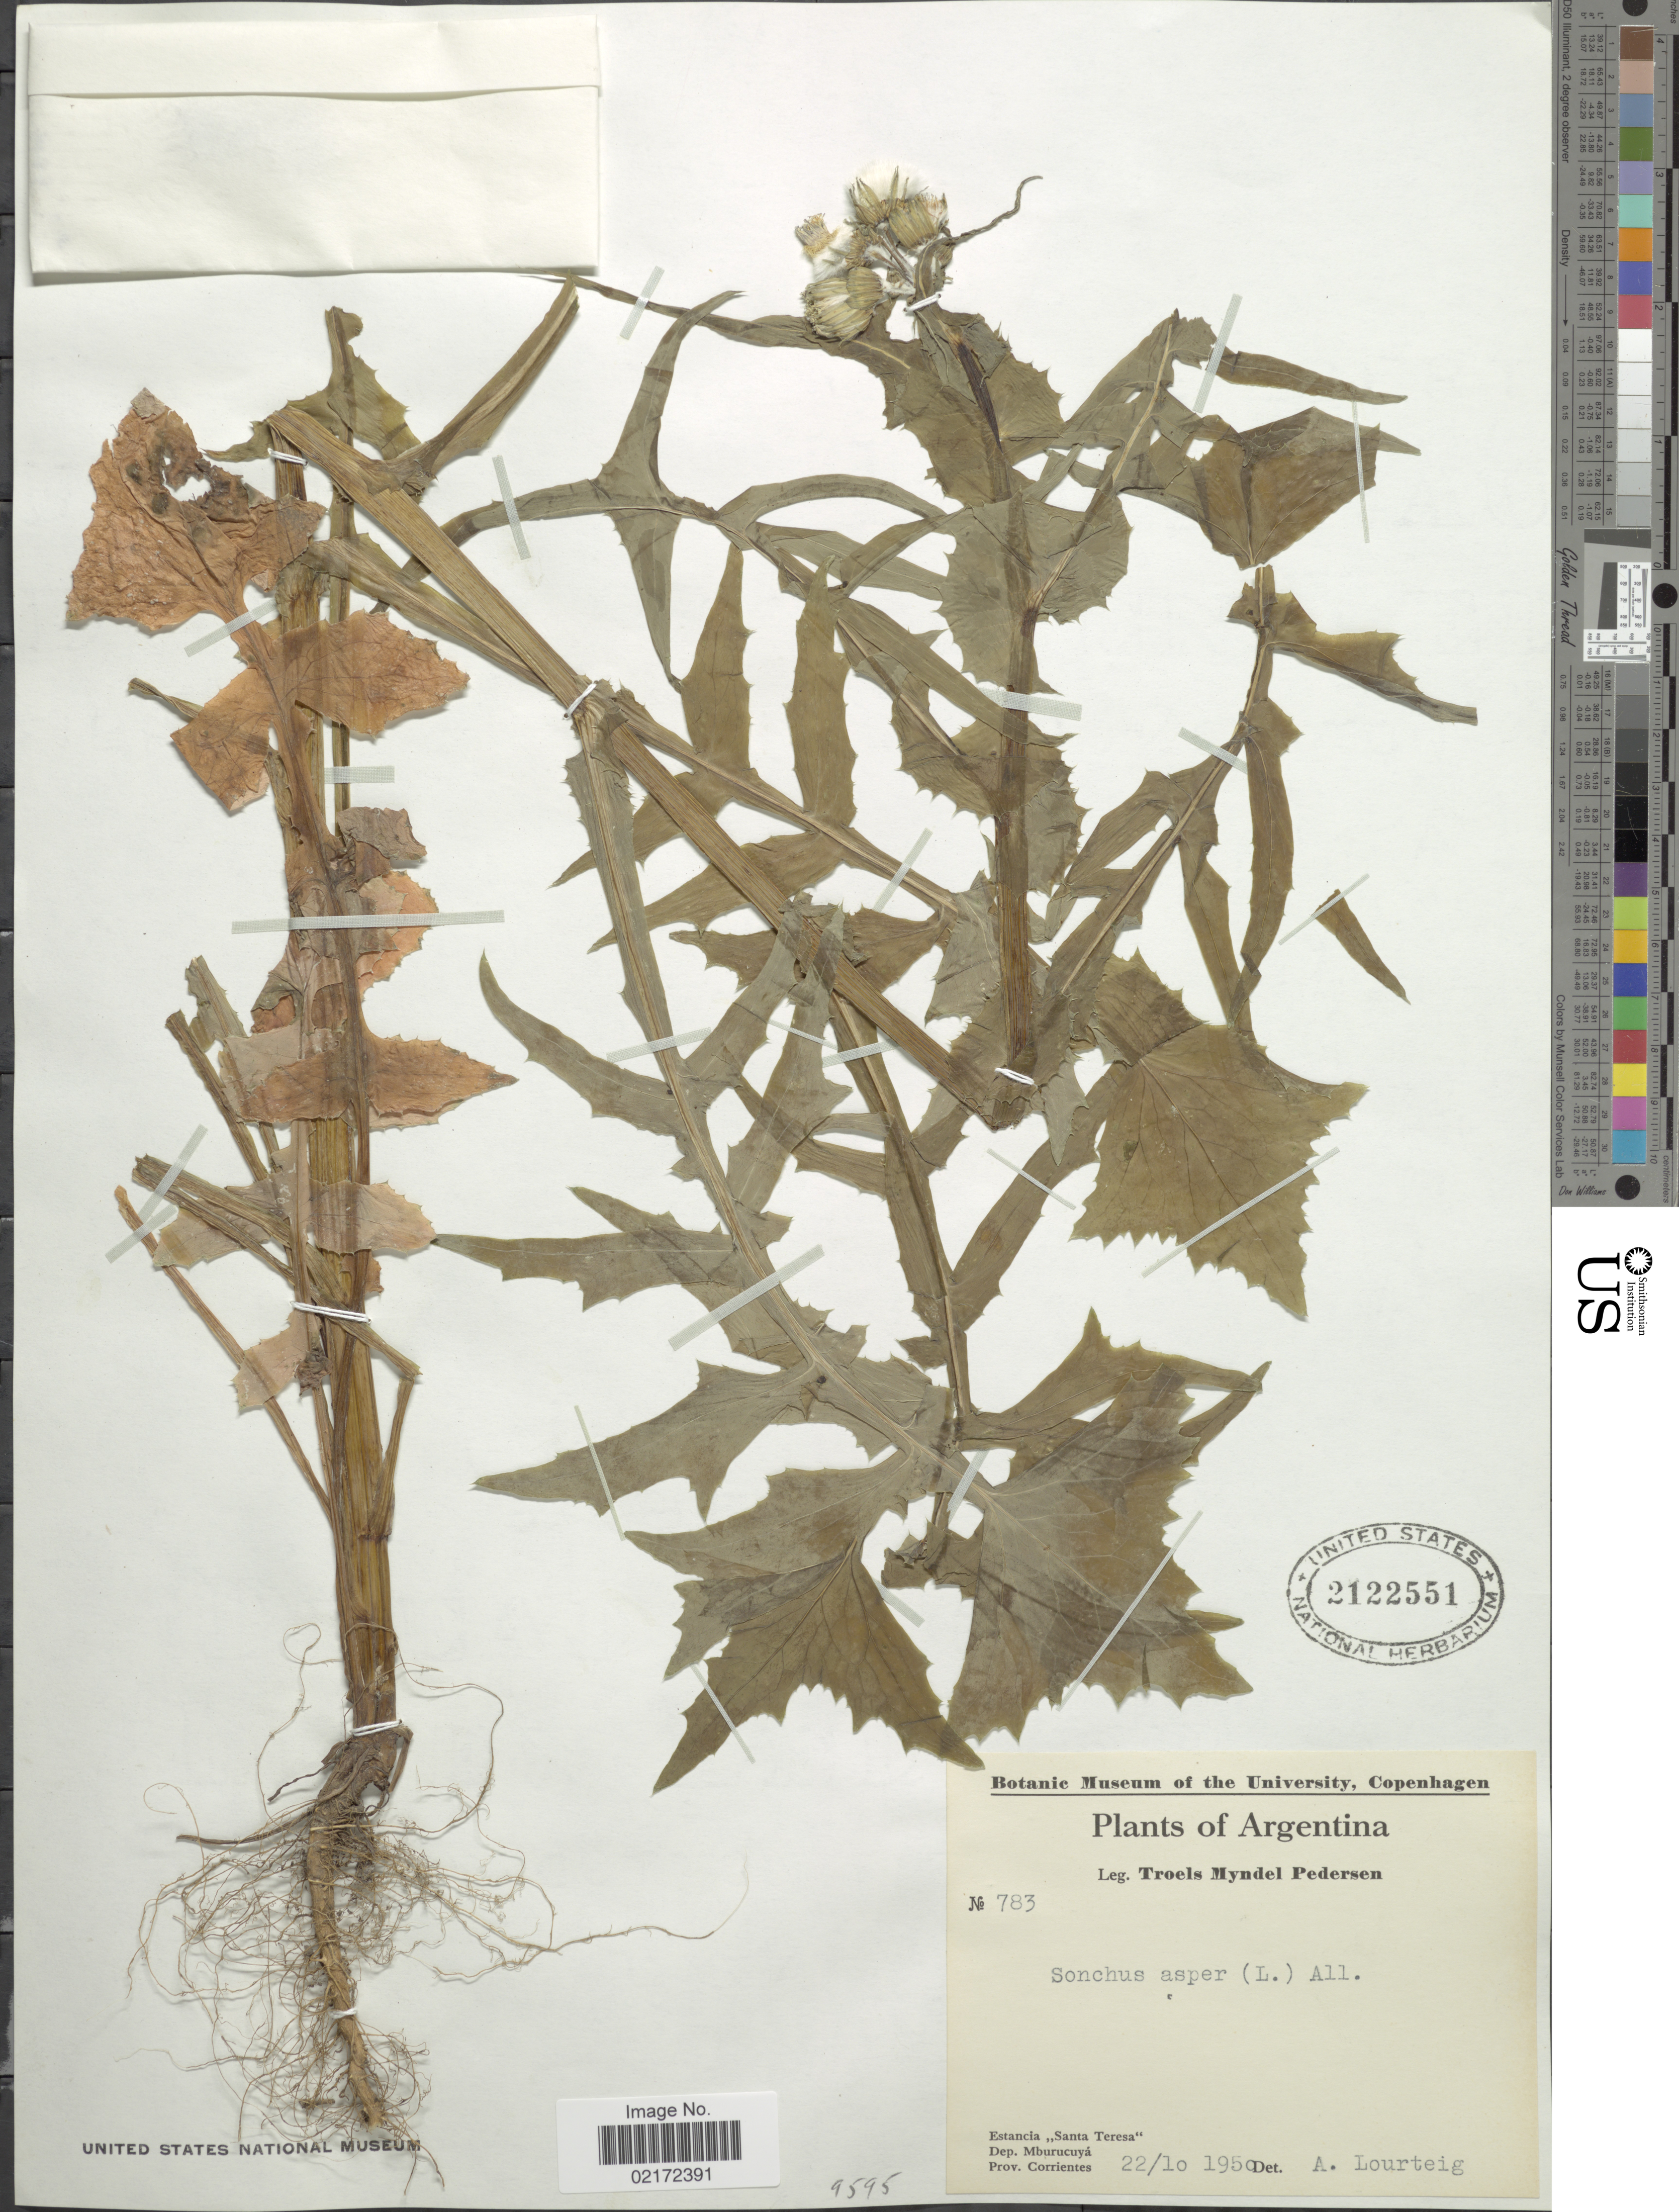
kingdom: Plantae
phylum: Tracheophyta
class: Magnoliopsida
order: Asterales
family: Asteraceae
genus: Sonchus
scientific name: Sonchus asper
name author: (L.) Hill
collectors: T. Pederson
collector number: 783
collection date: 1950-10-22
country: Argentina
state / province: Corrientes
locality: Estancia "Santa Teresa". Dep. Mburucuyá. prov. Corrientes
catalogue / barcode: US 2122551